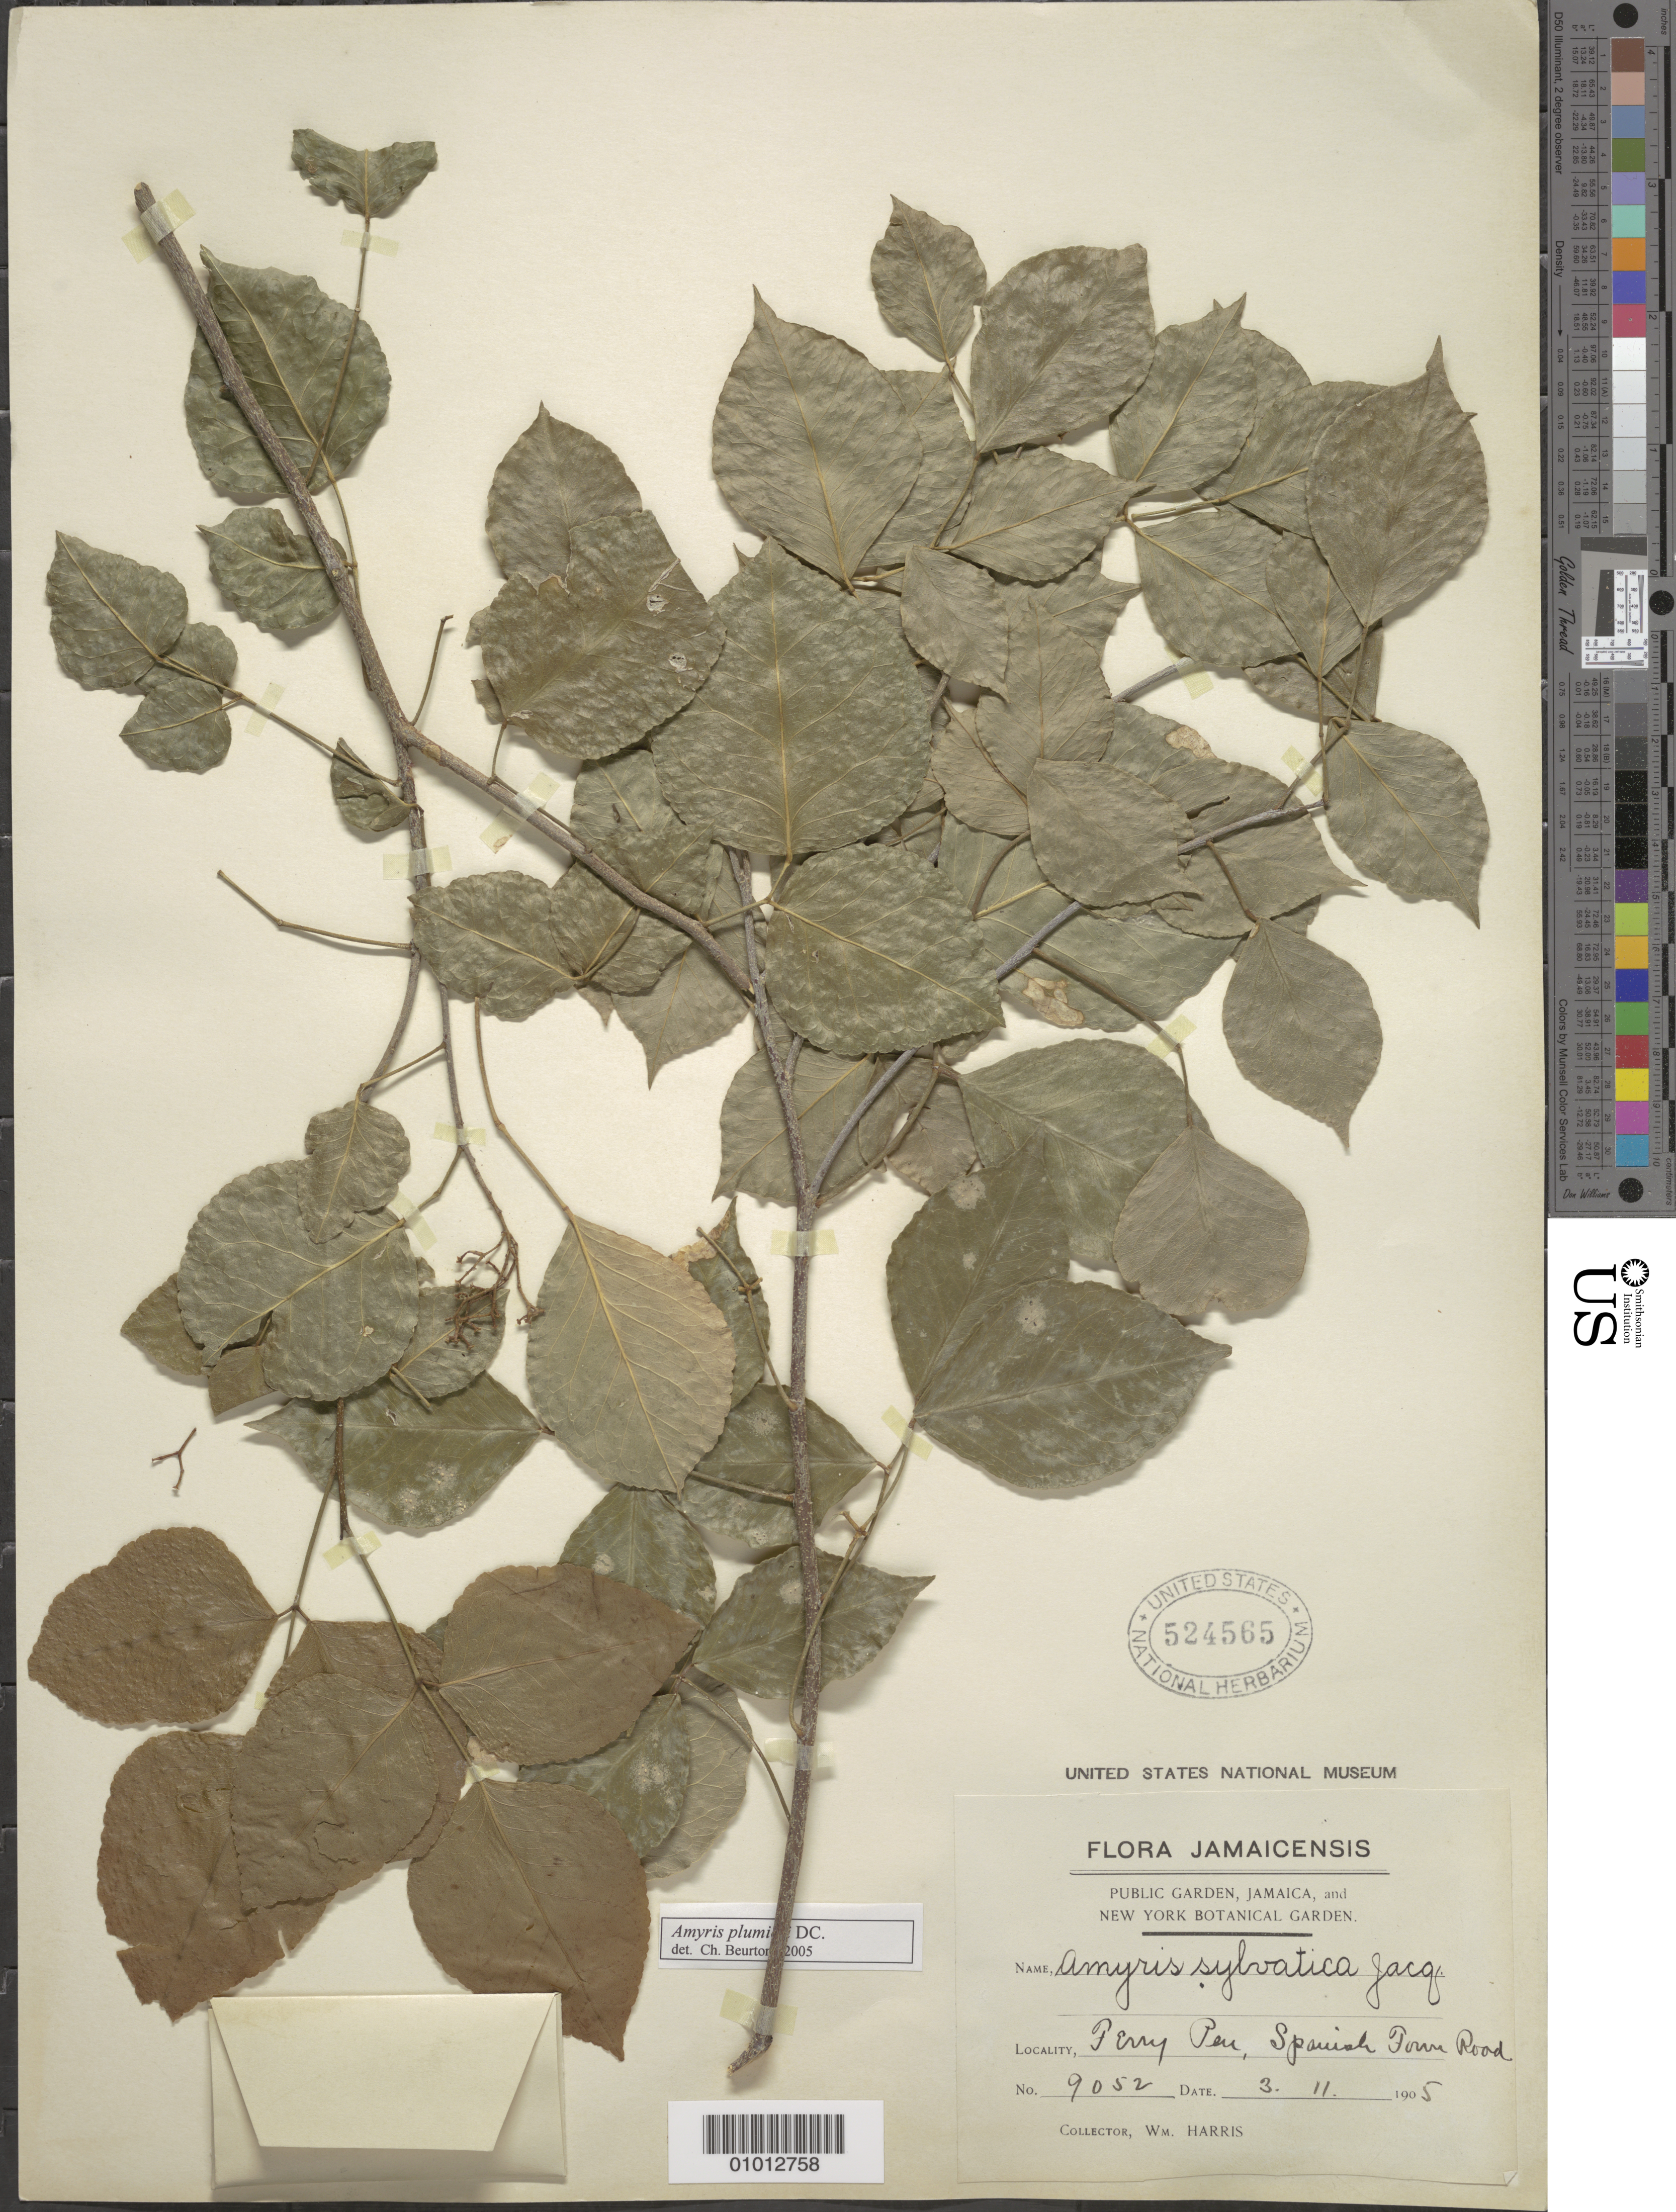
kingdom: Plantae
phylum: Tracheophyta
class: Magnoliopsida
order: Sapindales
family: Rutaceae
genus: Amyris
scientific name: Amyris plumieri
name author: DC.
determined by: Beurton, C.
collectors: W. Harris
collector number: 9052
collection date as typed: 03 Nov 1905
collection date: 1905-11-03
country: Jamaica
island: Jamaica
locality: Ferry Pen, Spanish Town Road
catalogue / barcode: US 524565